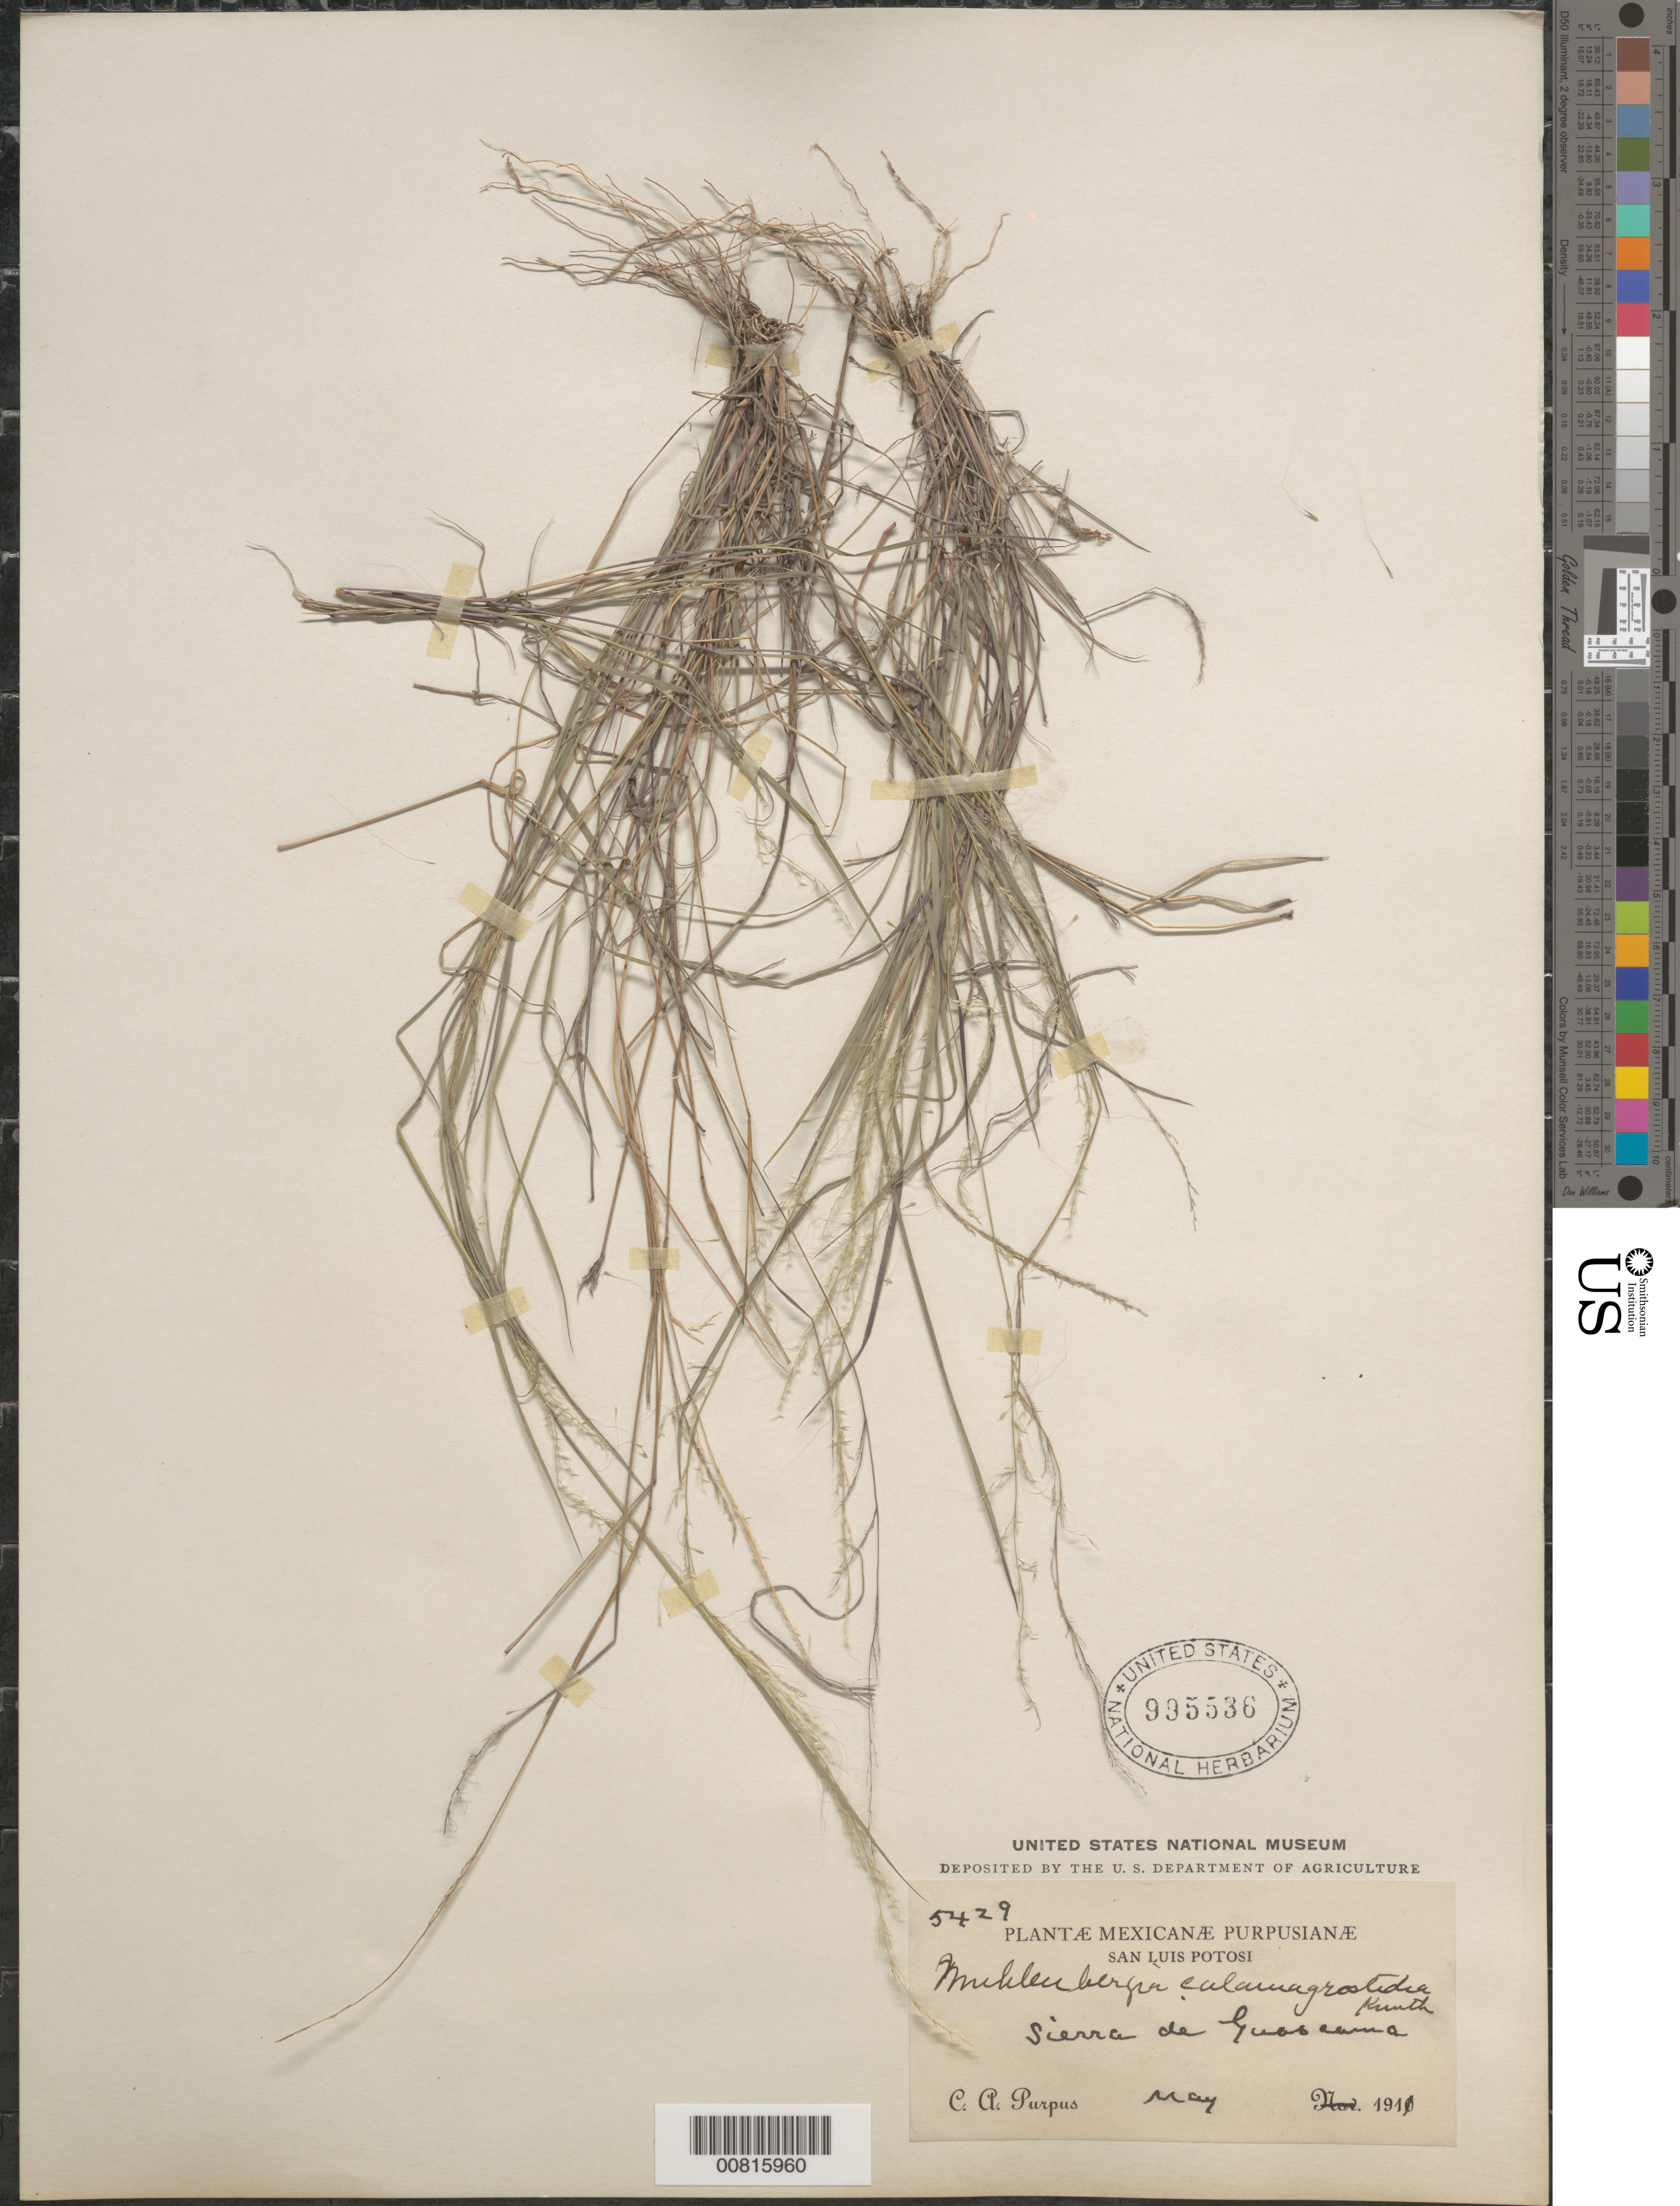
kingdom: Plantae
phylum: Tracheophyta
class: Liliopsida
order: Poales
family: Poaceae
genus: Muhlenbergia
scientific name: Muhlenbergia tenuifolia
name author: (Kunth) Kunth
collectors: C. A. Purpus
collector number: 5429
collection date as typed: May 1911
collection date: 1911-05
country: Mexico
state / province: San Luis Potosi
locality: Sierra de Guascame, S.L.P.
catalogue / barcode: US 995536